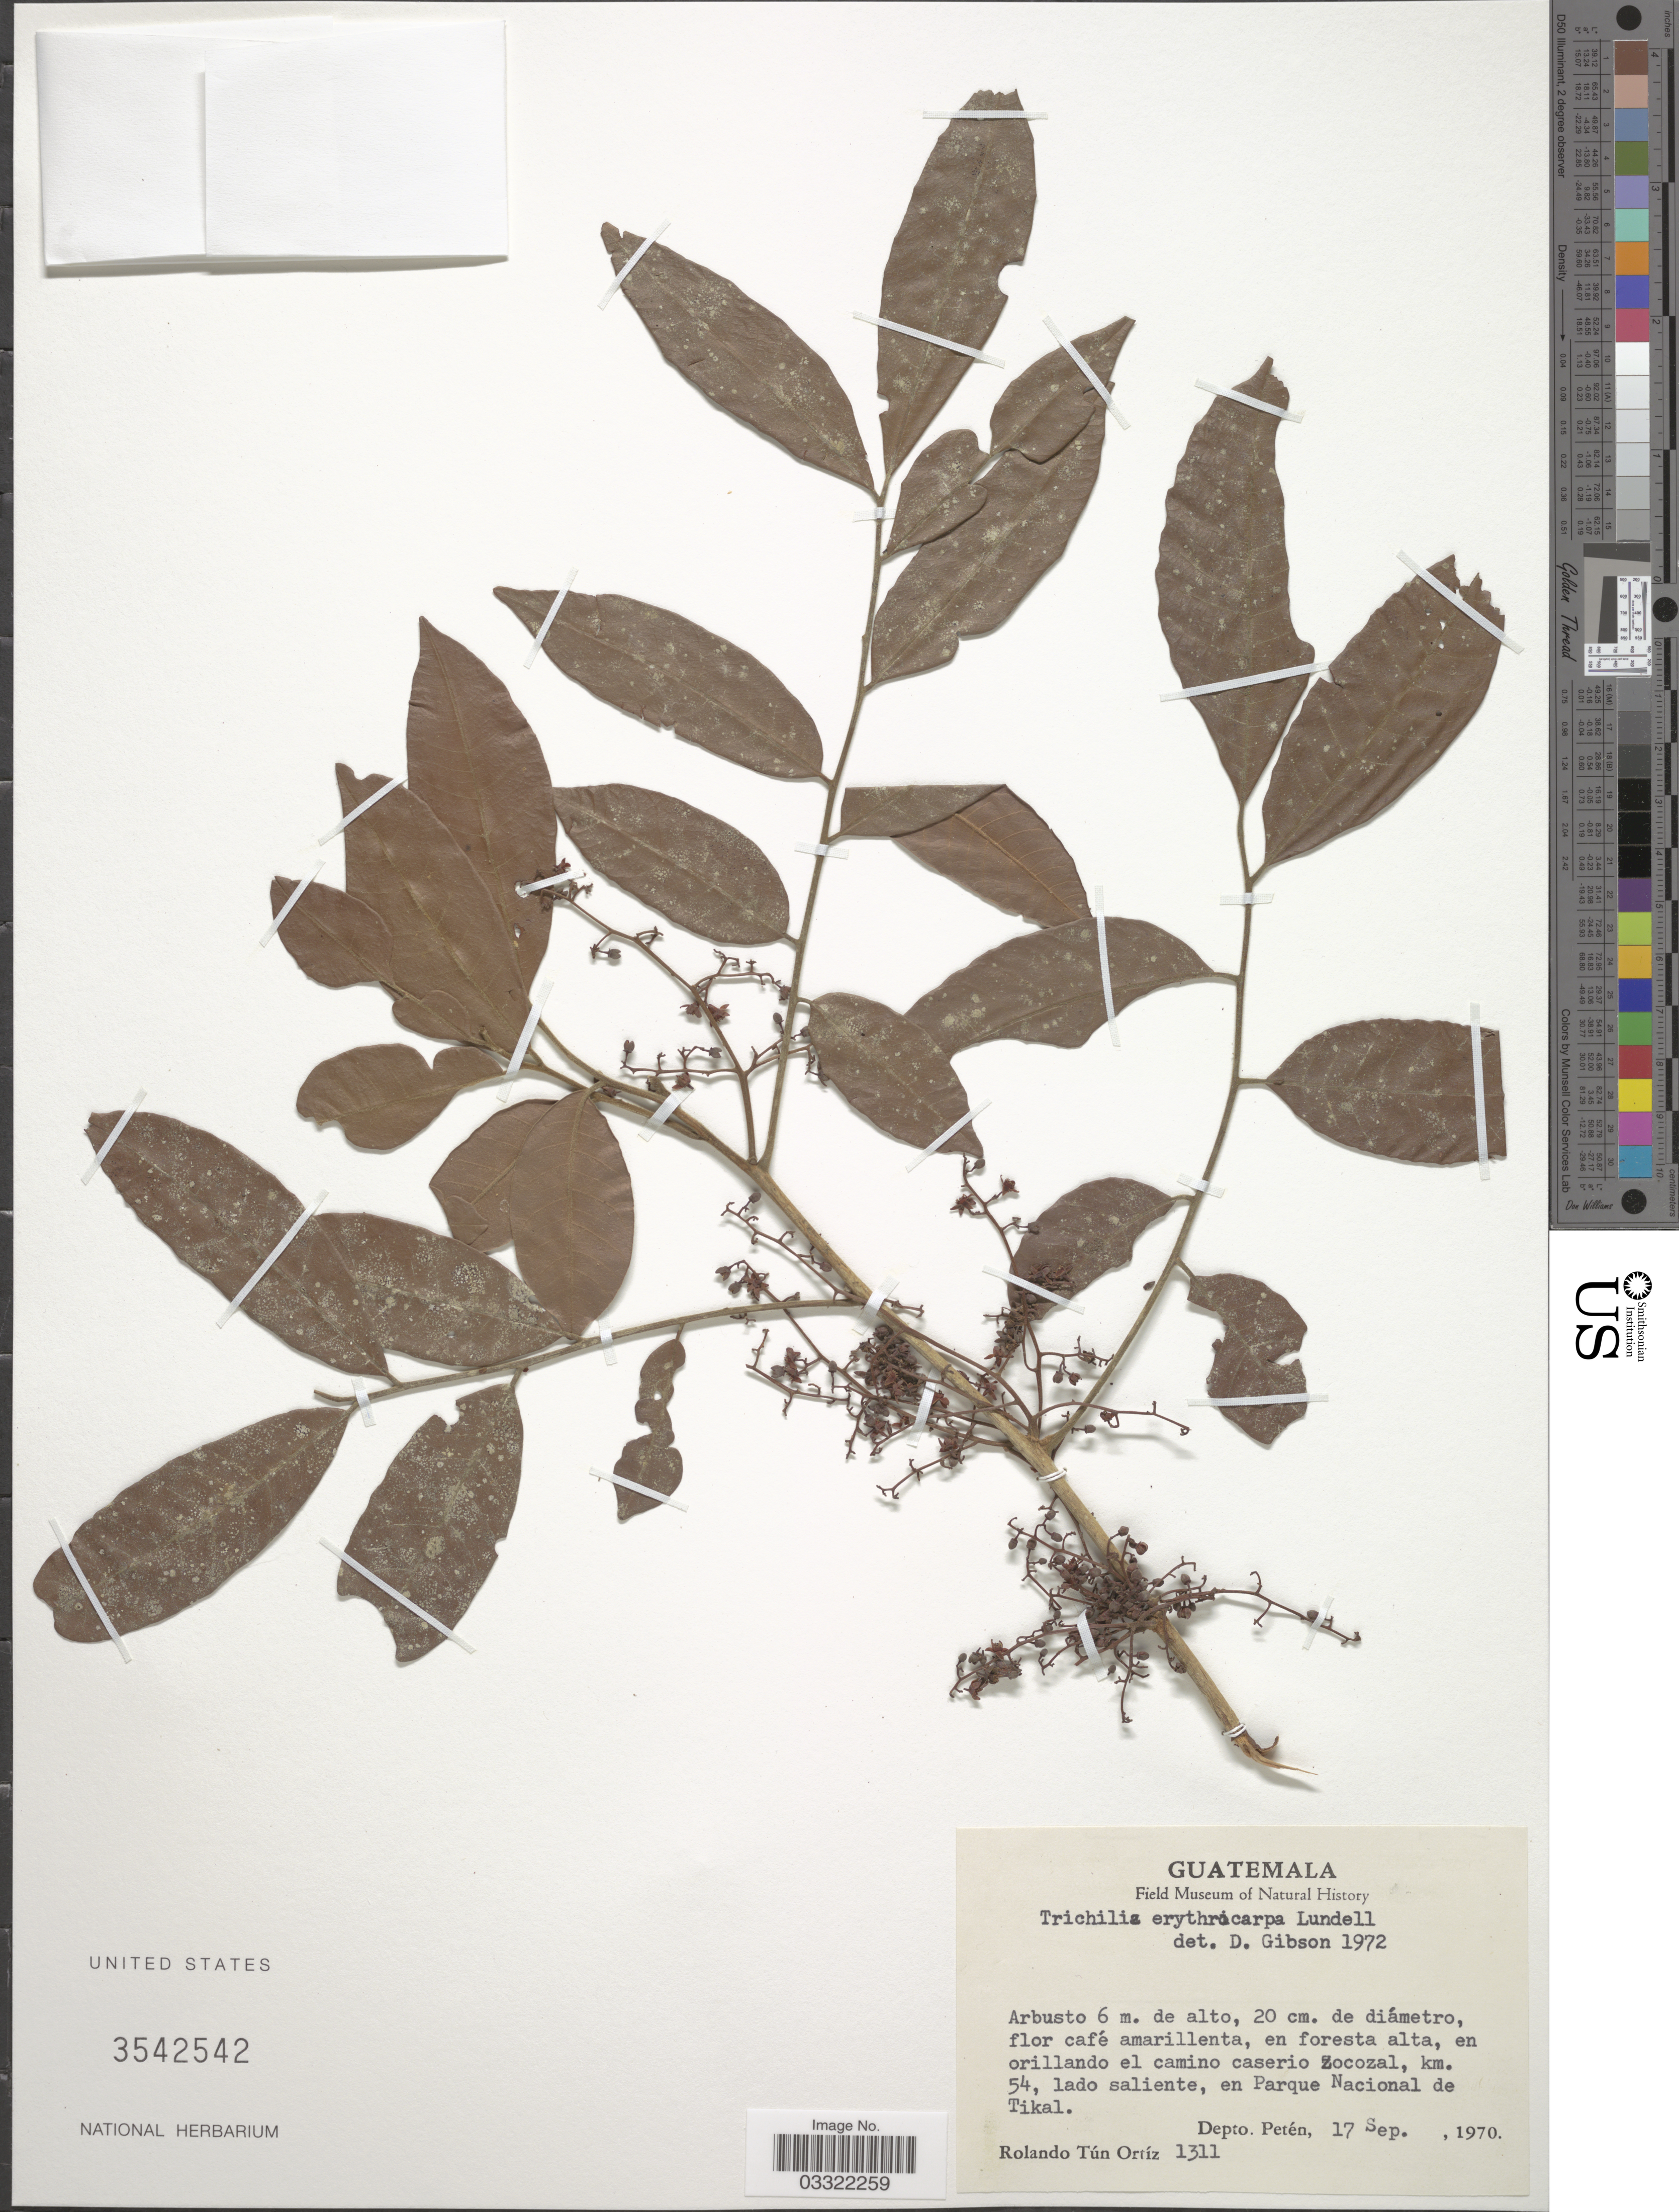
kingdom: Plantae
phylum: Tracheophyta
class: Magnoliopsida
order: Sapindales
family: Meliaceae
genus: Trichilia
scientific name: Trichilia erythrocarpa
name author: Lundell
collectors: R. Tún Ortíz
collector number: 1311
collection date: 1970-09-17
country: Guatemala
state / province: El Petén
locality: En orillando el camino caserio Zocozal, km. 54, lado saliente, en Parque Nacional de Tikal. Depto. Petén.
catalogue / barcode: US 3542542